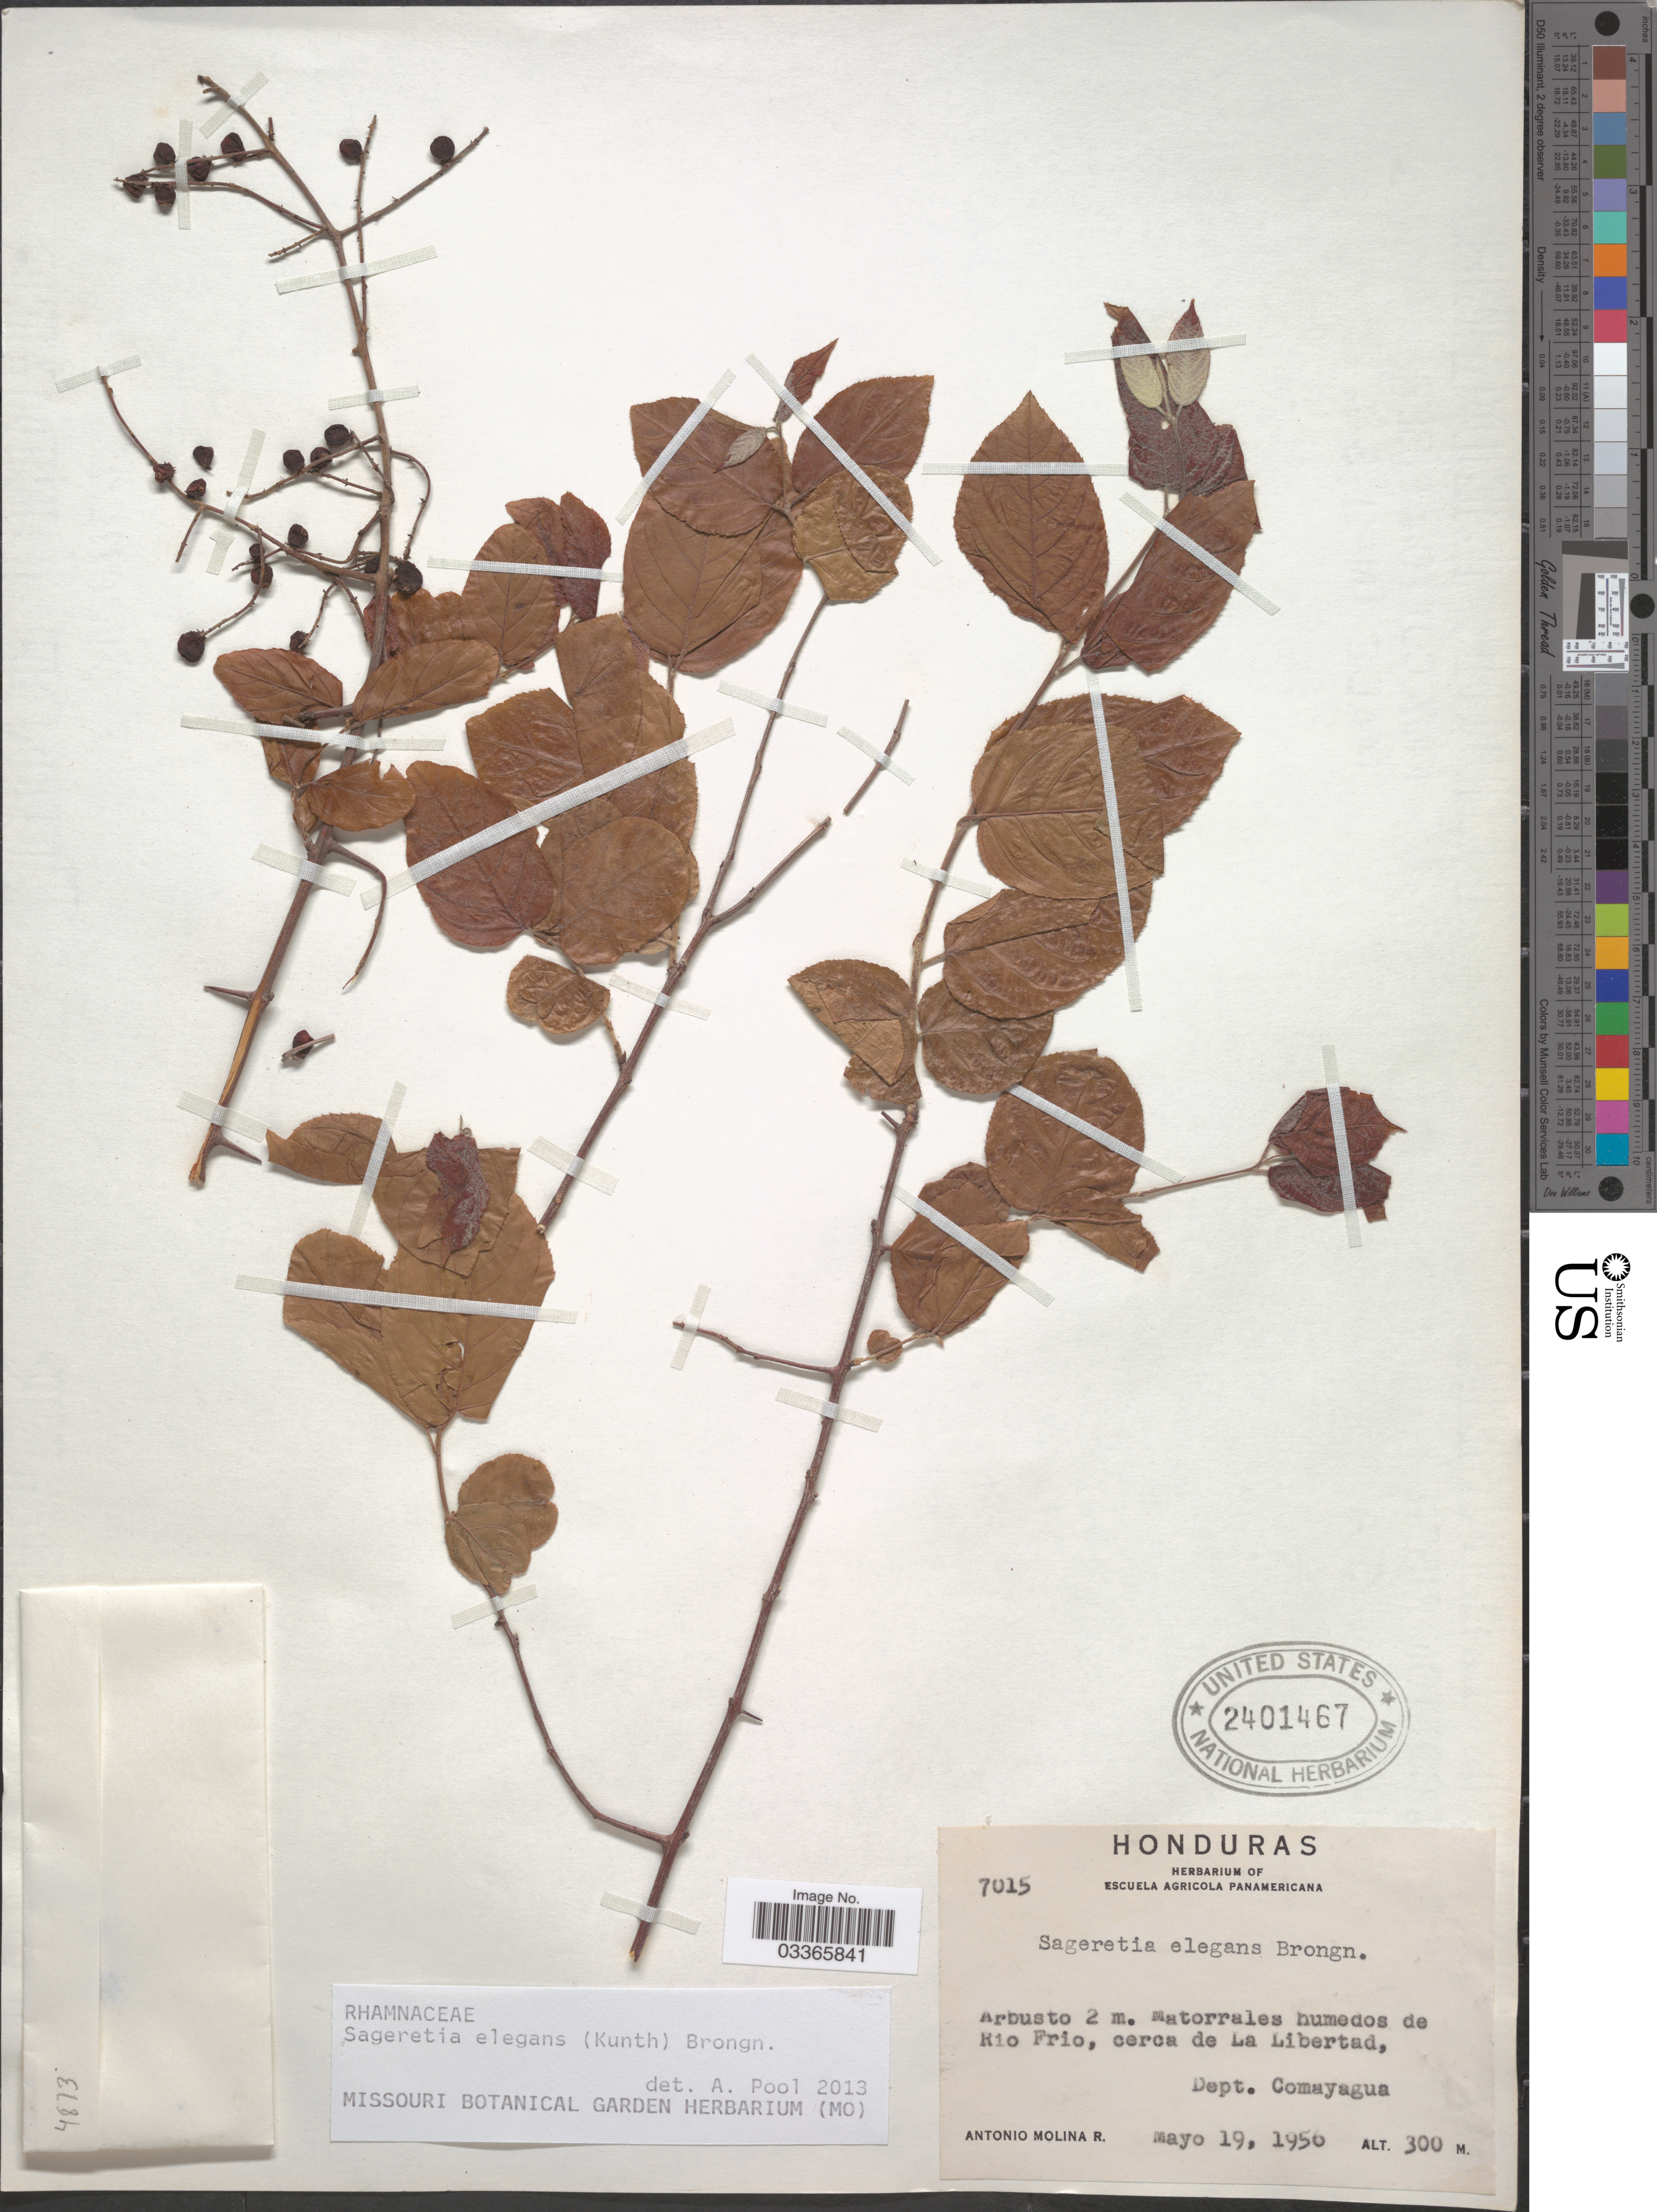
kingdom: Plantae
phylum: Tracheophyta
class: Magnoliopsida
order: Rosales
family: Rhamnaceae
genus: Sageretia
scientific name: Sageretia elegans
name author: (Kunth) Brongn.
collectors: A. Molina R.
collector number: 7015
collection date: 1956-05-19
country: Honduras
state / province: Comayagua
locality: Matorrales humedos de Rio Frio, cerca de La Libertad, Dept. Comayagua.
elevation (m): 300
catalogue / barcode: US 2401467